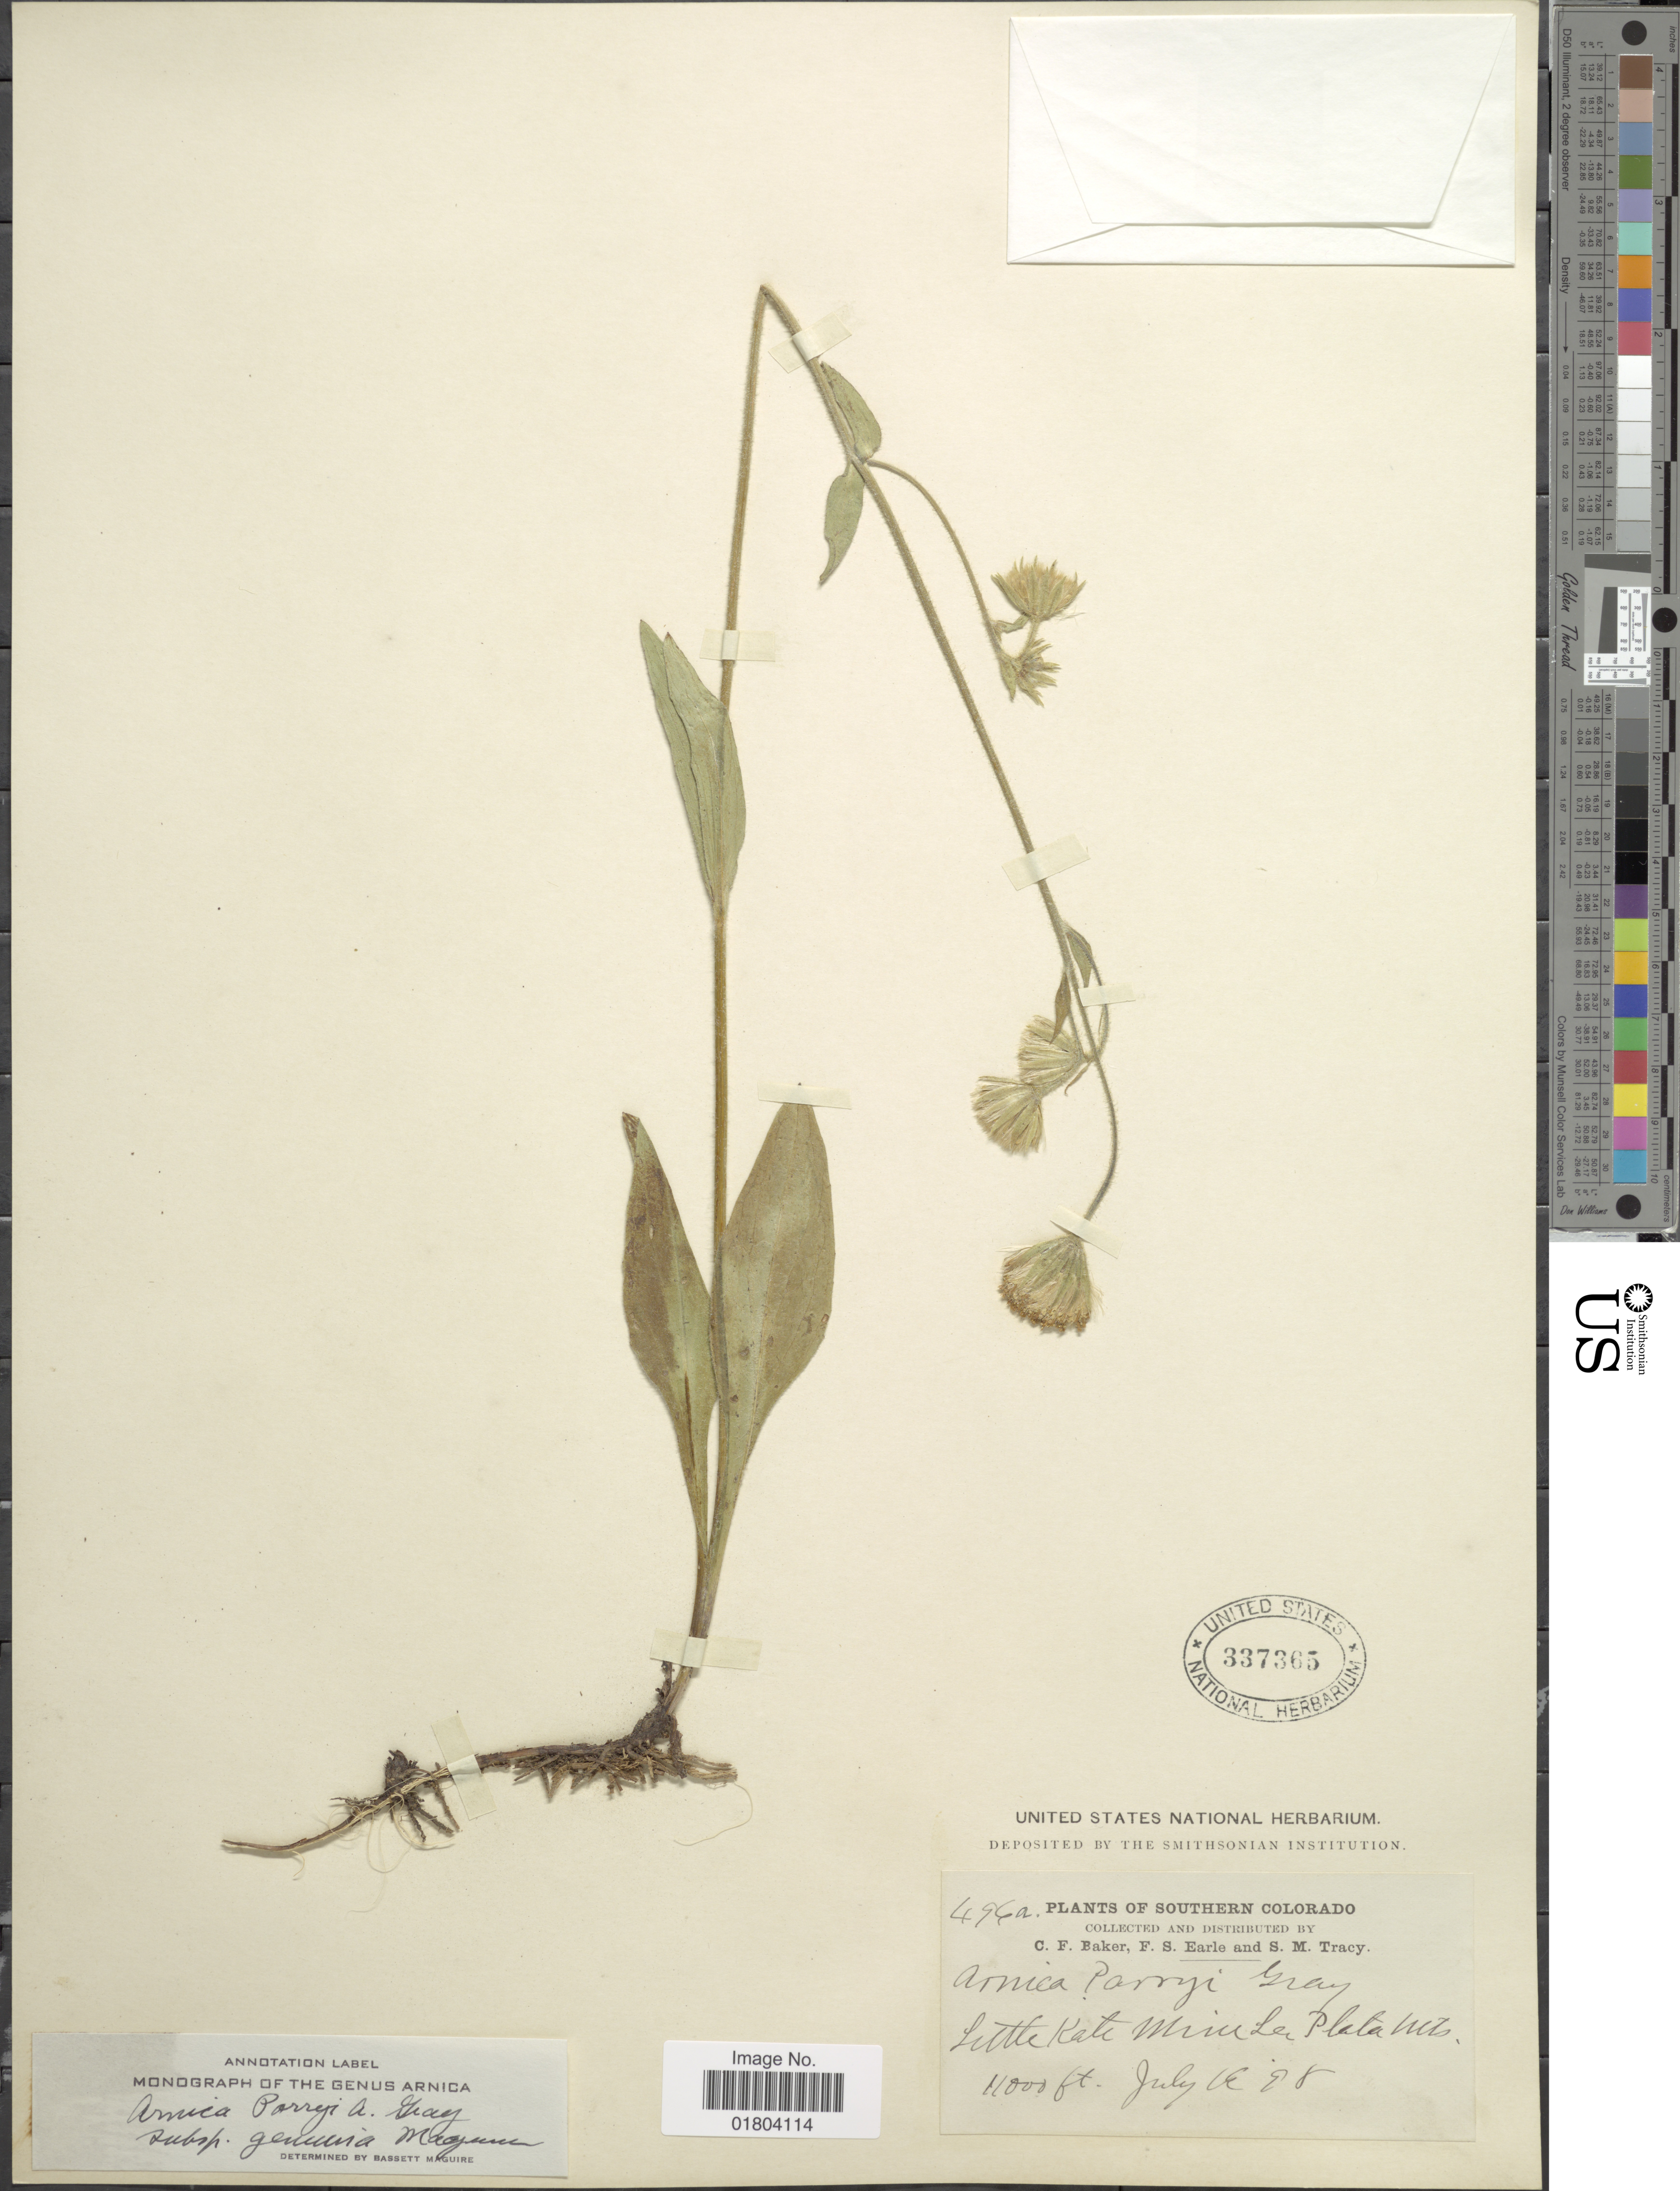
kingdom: Plantae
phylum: Tracheophyta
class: Magnoliopsida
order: Asterales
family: Asteraceae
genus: Arnica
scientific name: Arnica parryi subsp. genuina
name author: Maguire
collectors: C. F. Baker, F. S. Earle & S. M. Tracy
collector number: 496a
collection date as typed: Transcribed d/m/y: 16/7/98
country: United States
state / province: Colorado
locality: Southern Colorado, Little Kate Mine La Plata Mts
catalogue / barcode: US 337365